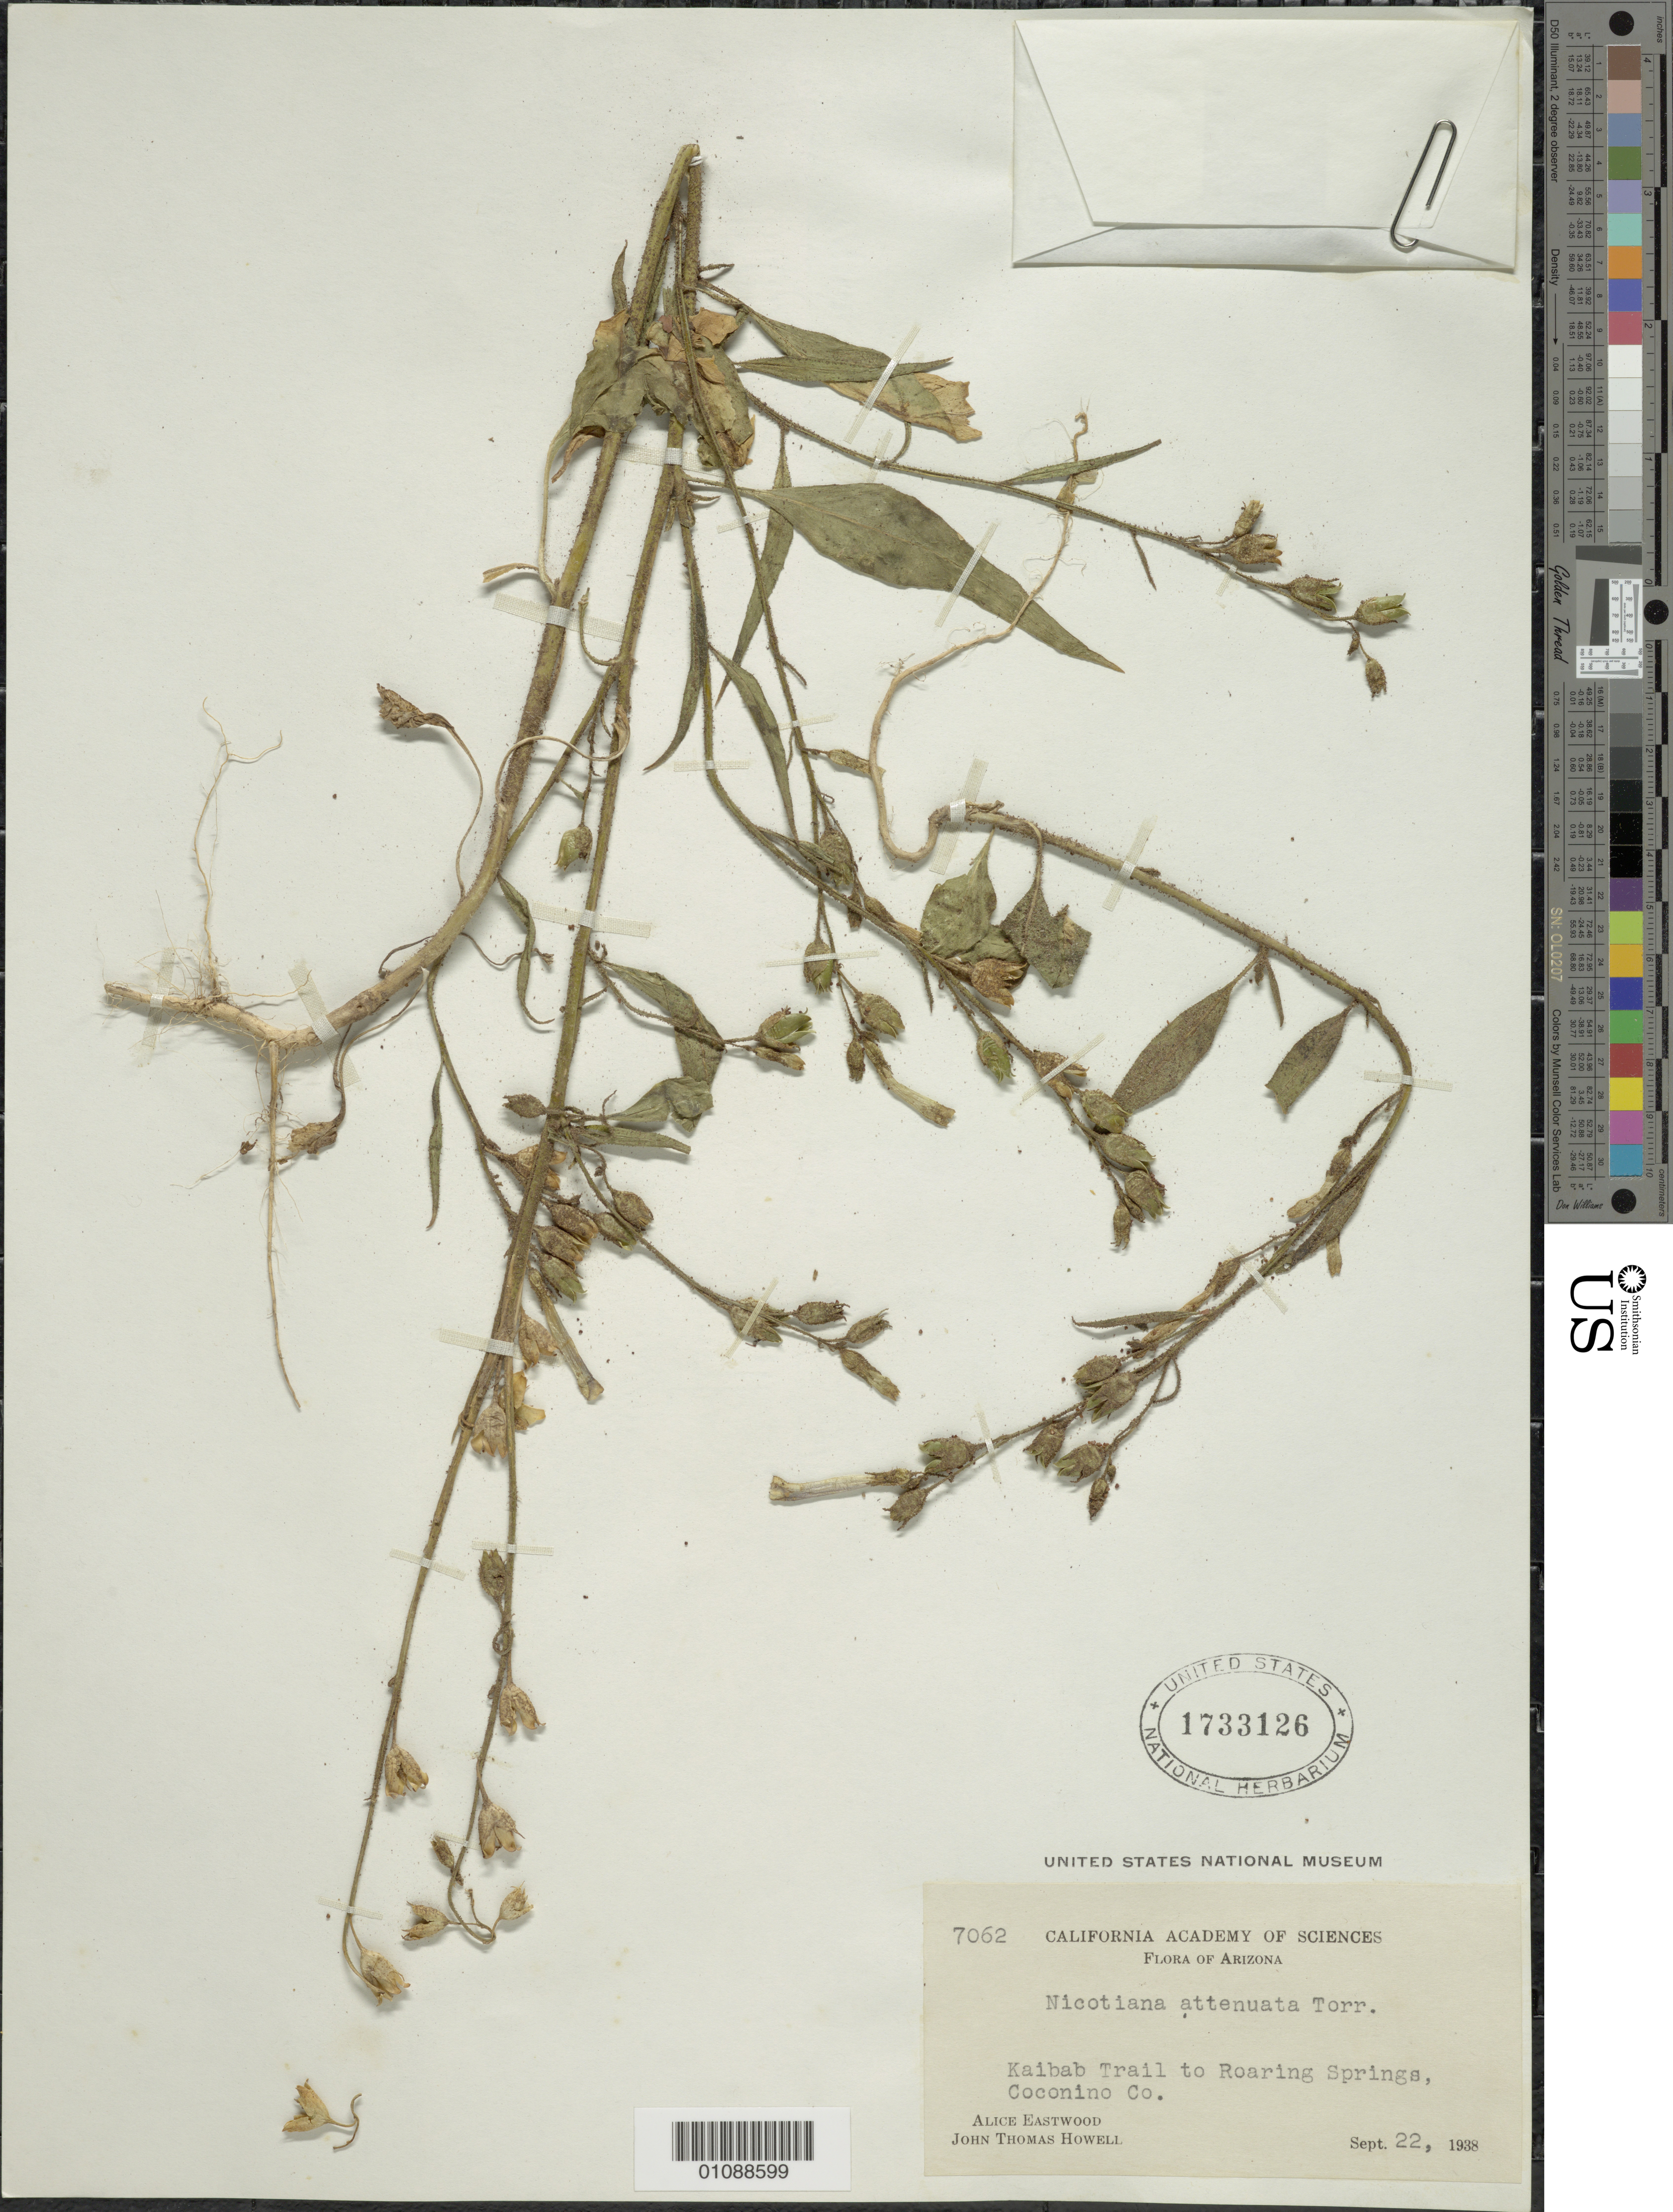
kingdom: Plantae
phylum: Tracheophyta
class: Magnoliopsida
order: Solanales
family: Solanaceae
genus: Nicotiana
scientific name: Nicotiana attenuata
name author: Torr. ex S. Watson in C. King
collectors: A. Eastwood & J. T. Howell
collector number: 7062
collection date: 1938-09-22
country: United States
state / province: Arizona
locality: Kaibab Trail to Roaring Springs, Coconino Co.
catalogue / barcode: US 1733126